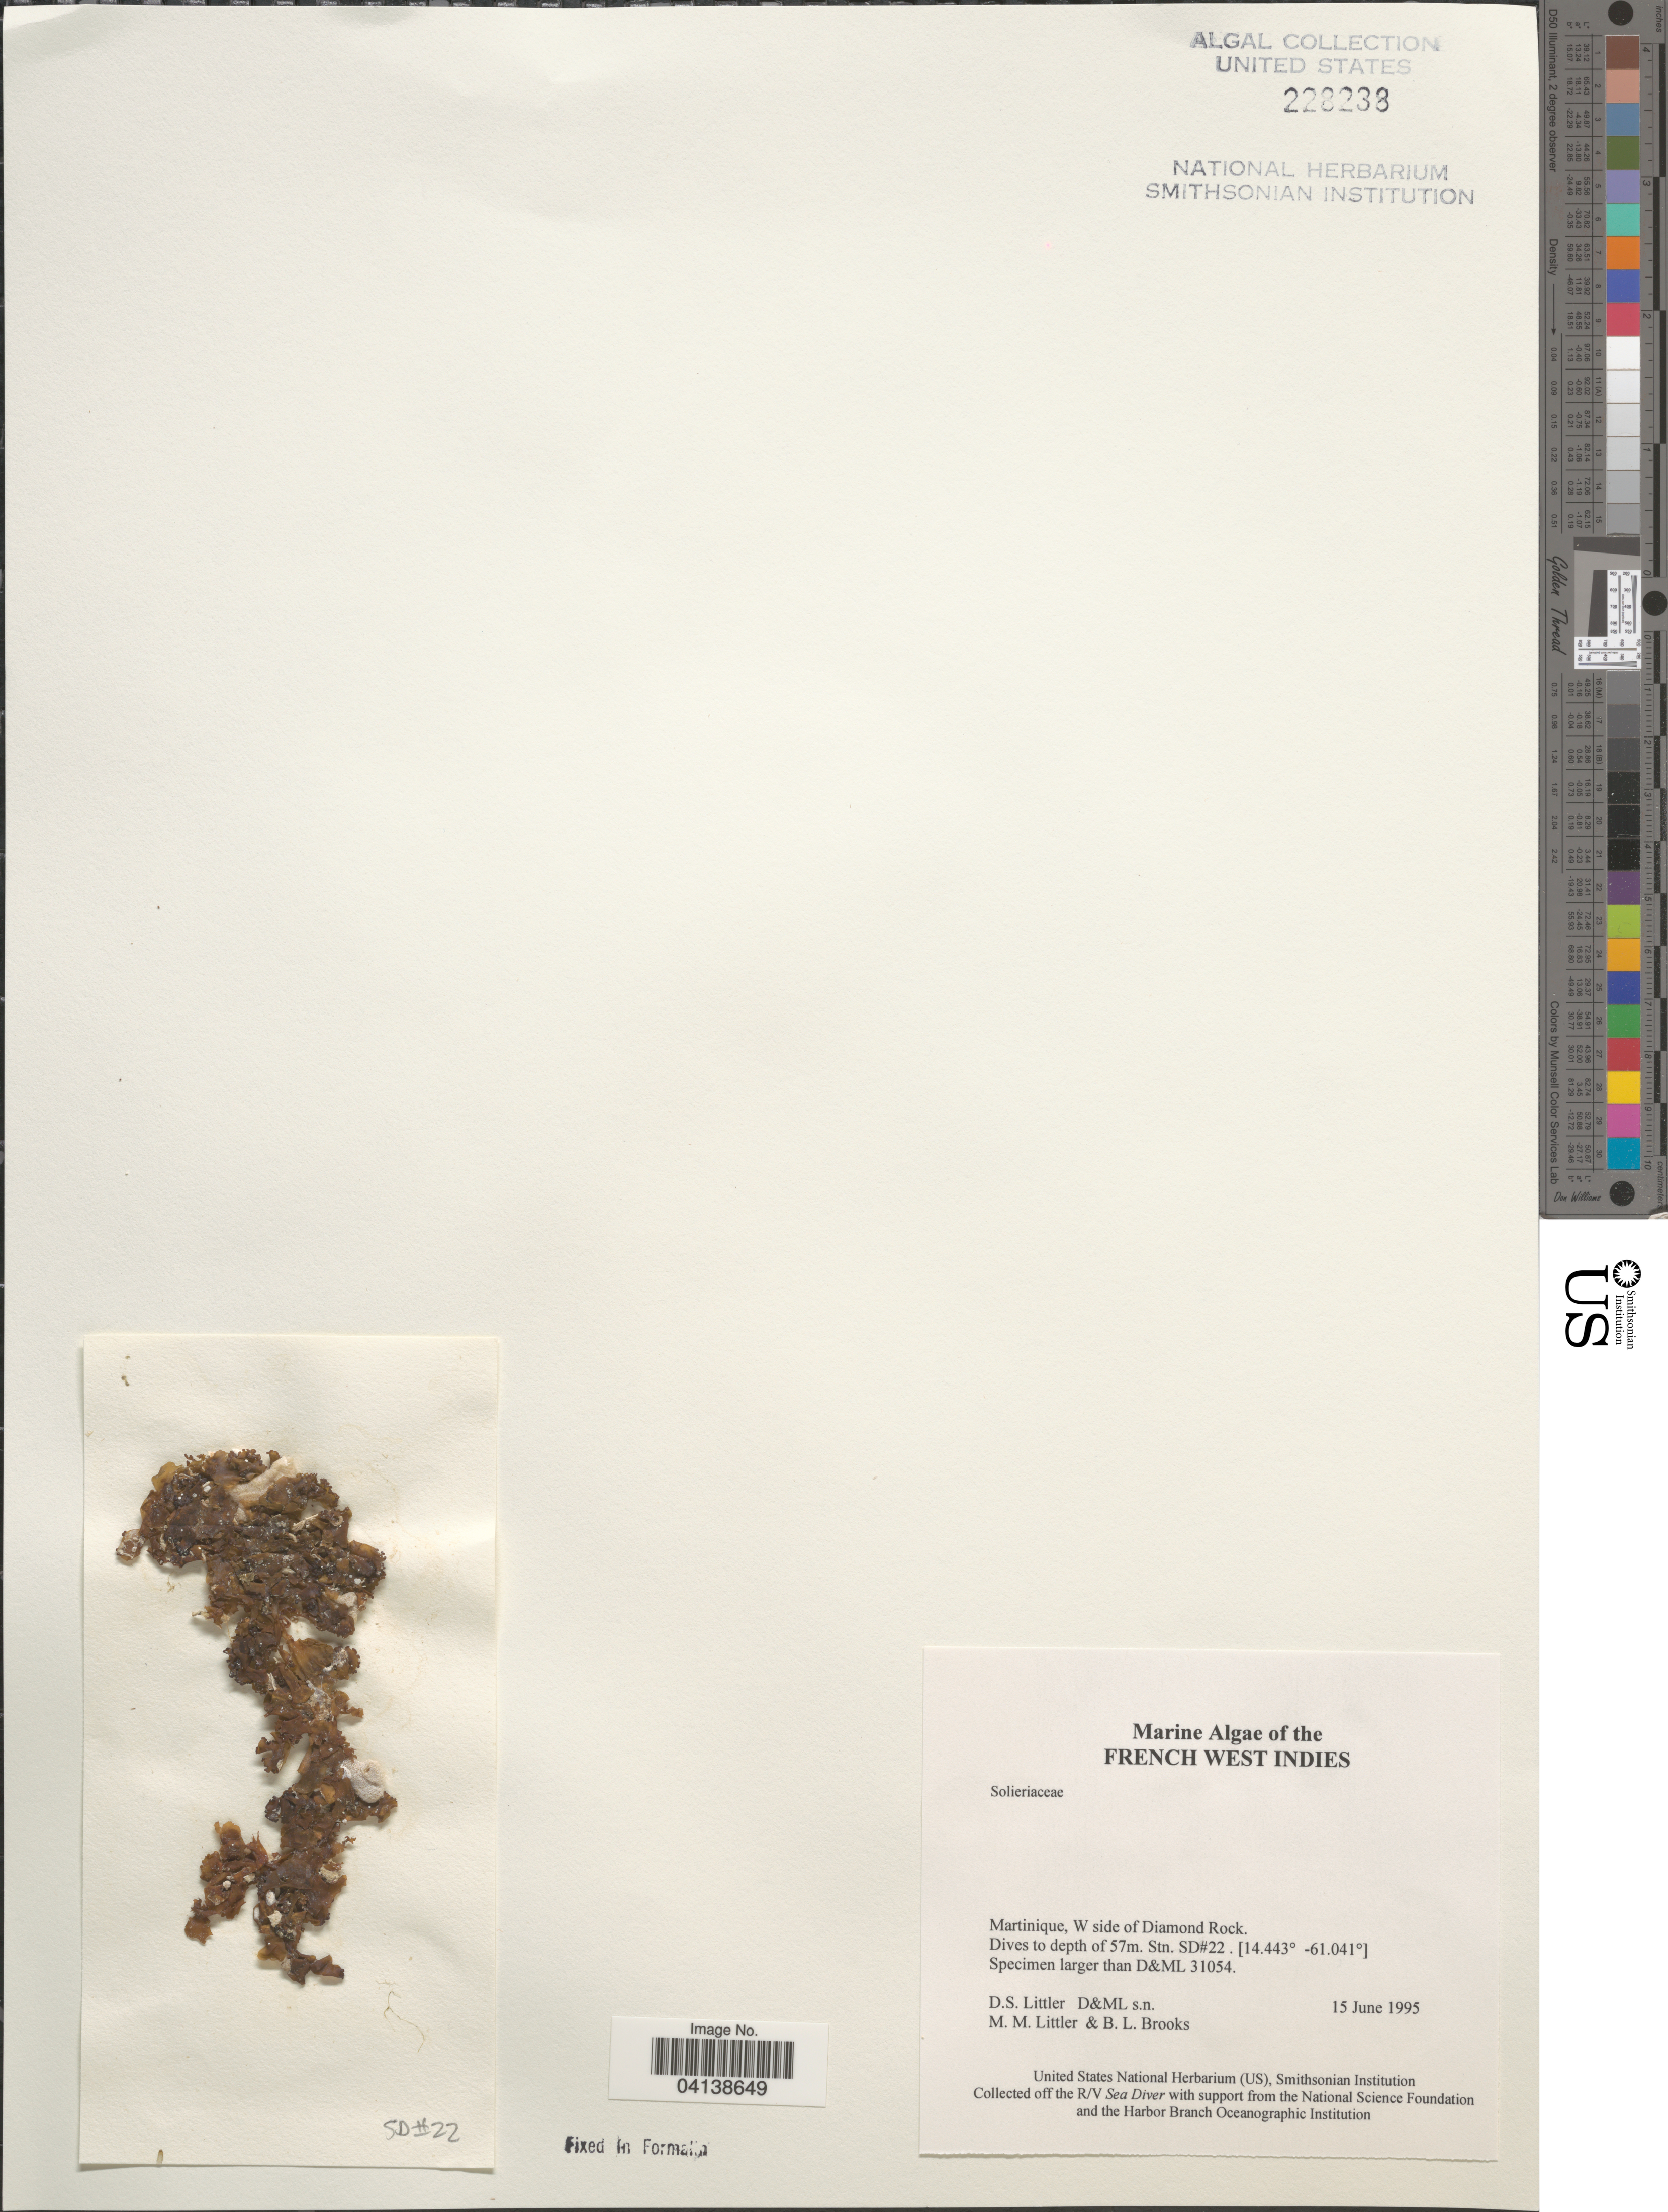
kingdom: Plantae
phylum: Rhodophyta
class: Florideophyceae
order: Gigartinales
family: Solieriaceae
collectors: D. S. Littler & B. Brooks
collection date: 1995-06-15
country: Martinique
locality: French West Indies. W side of Diamond Rock. Stn. SD#22.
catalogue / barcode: US 228238